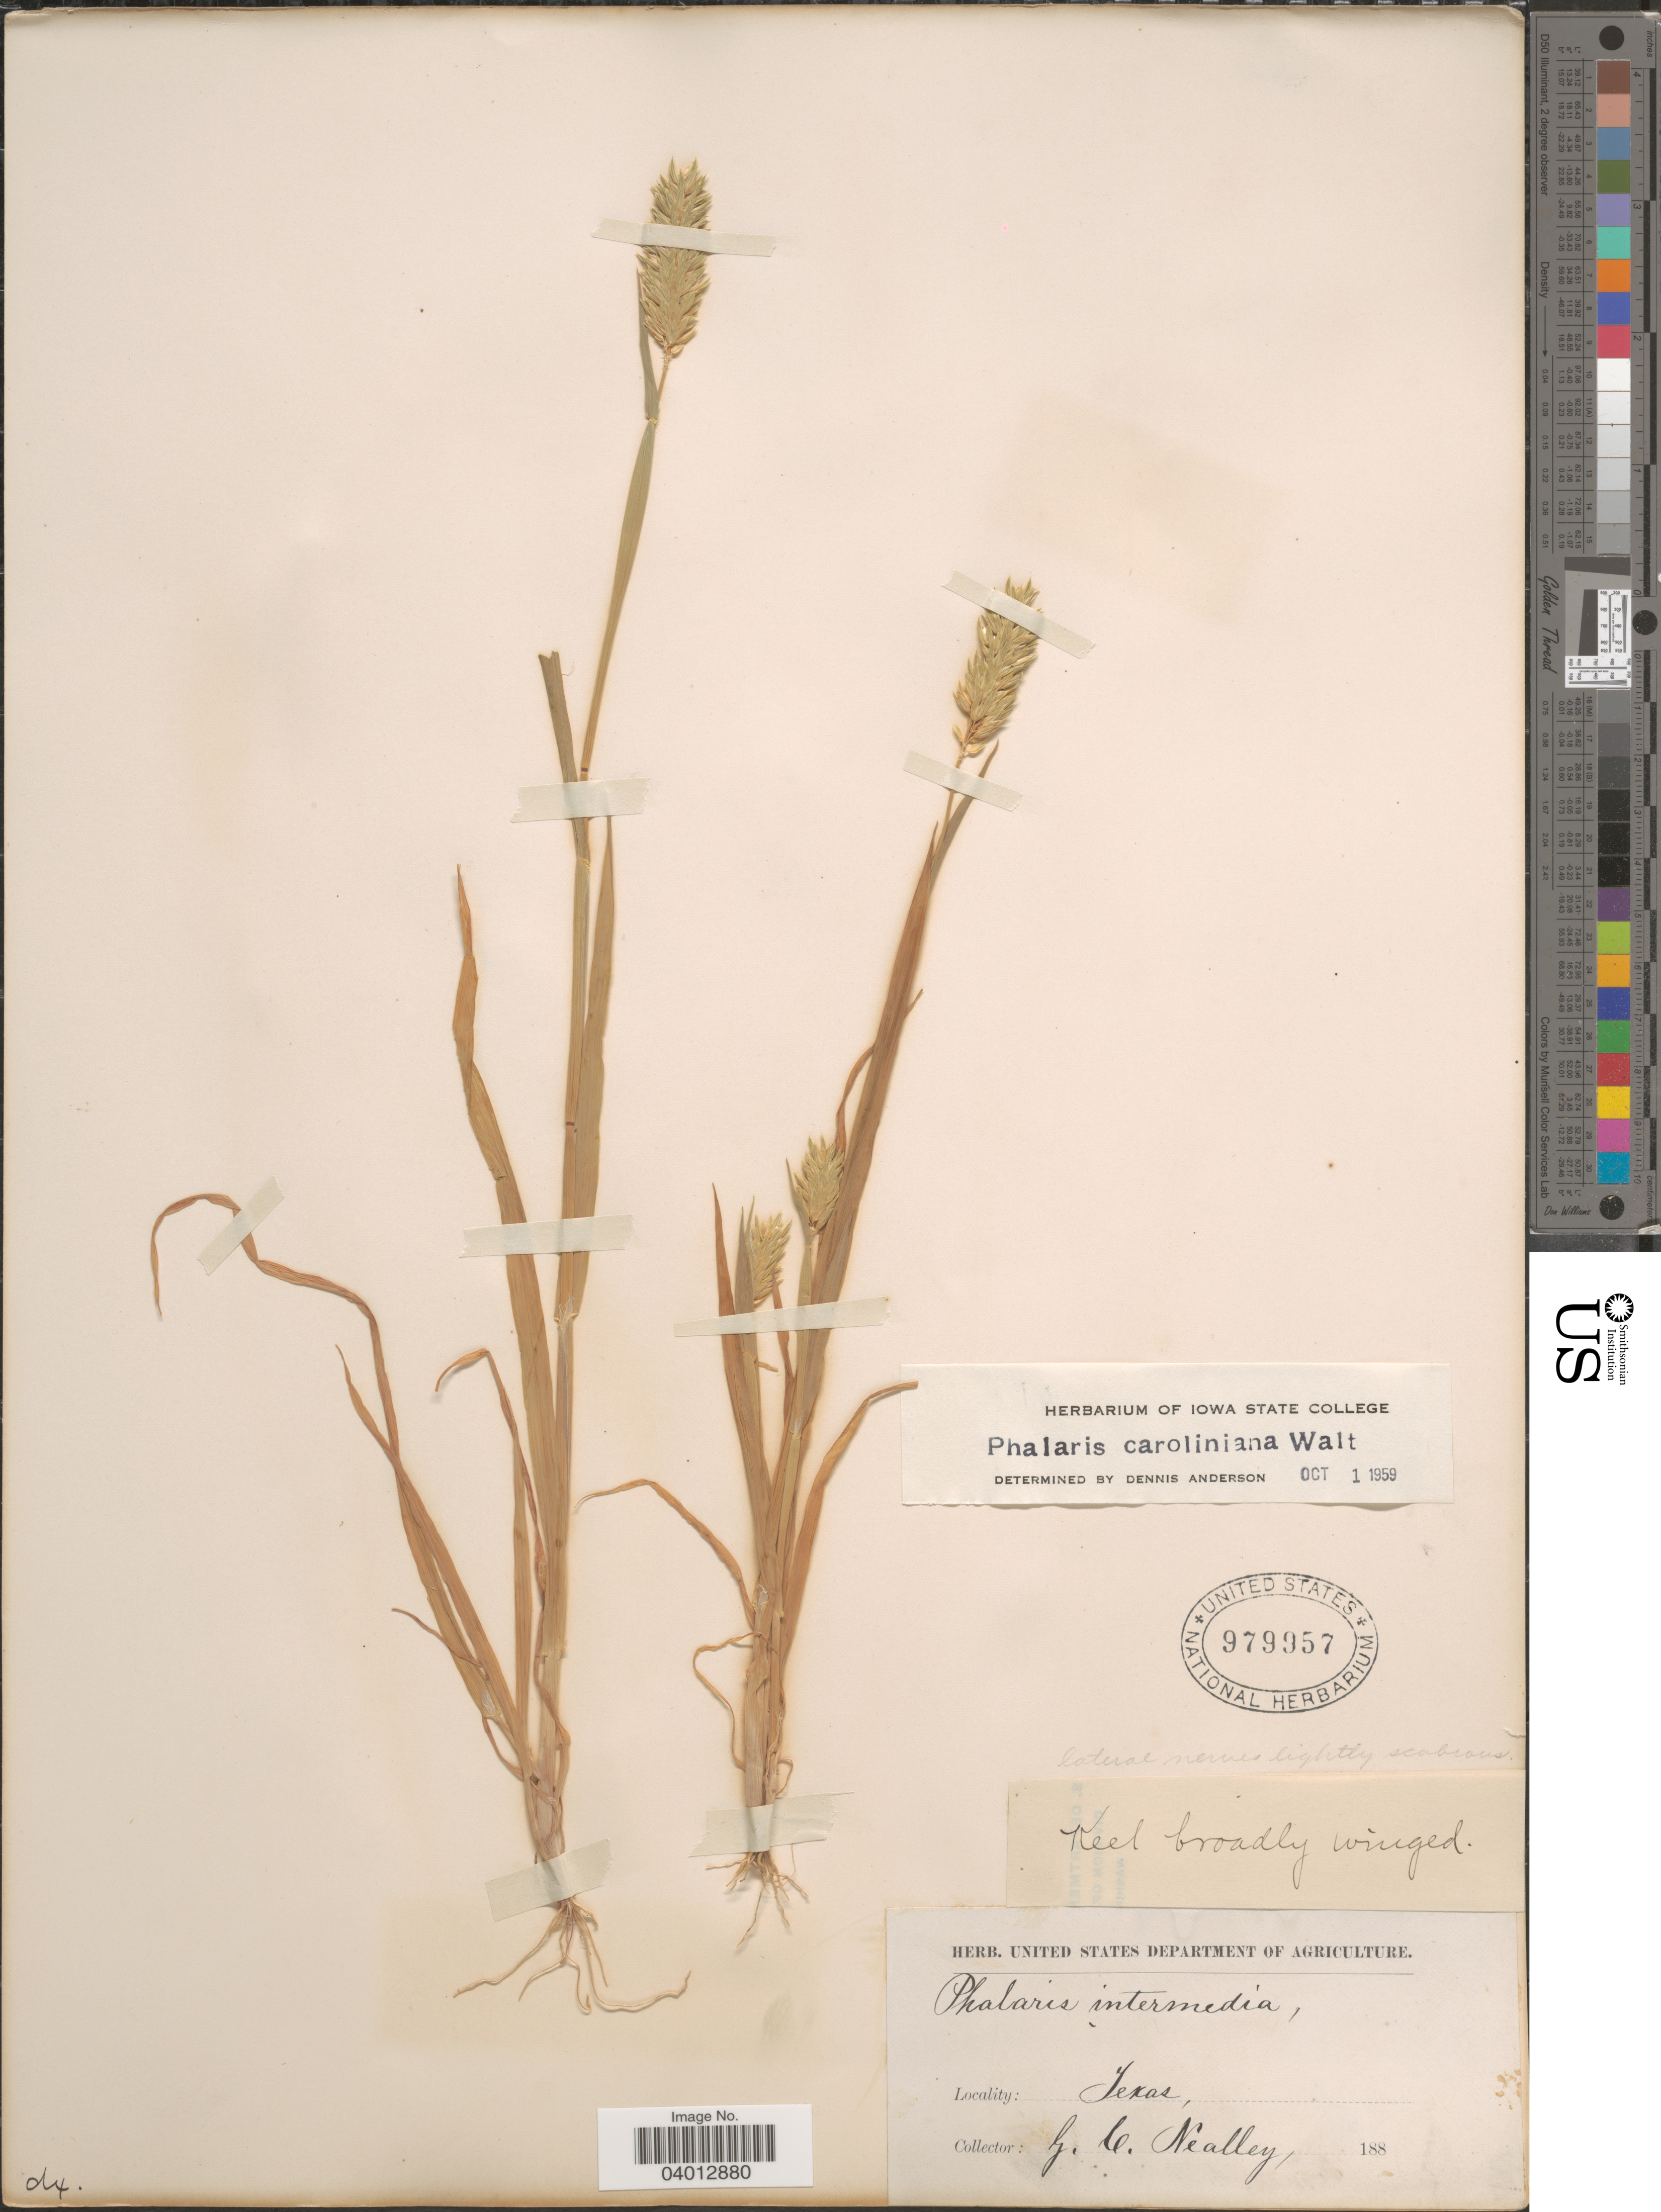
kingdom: Plantae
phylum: Tracheophyta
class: Liliopsida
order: Poales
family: Poaceae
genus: Phalaris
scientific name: Phalaris caroliniana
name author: Walter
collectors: G. C. Nealley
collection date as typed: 188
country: United States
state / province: Texas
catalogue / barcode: US 979957